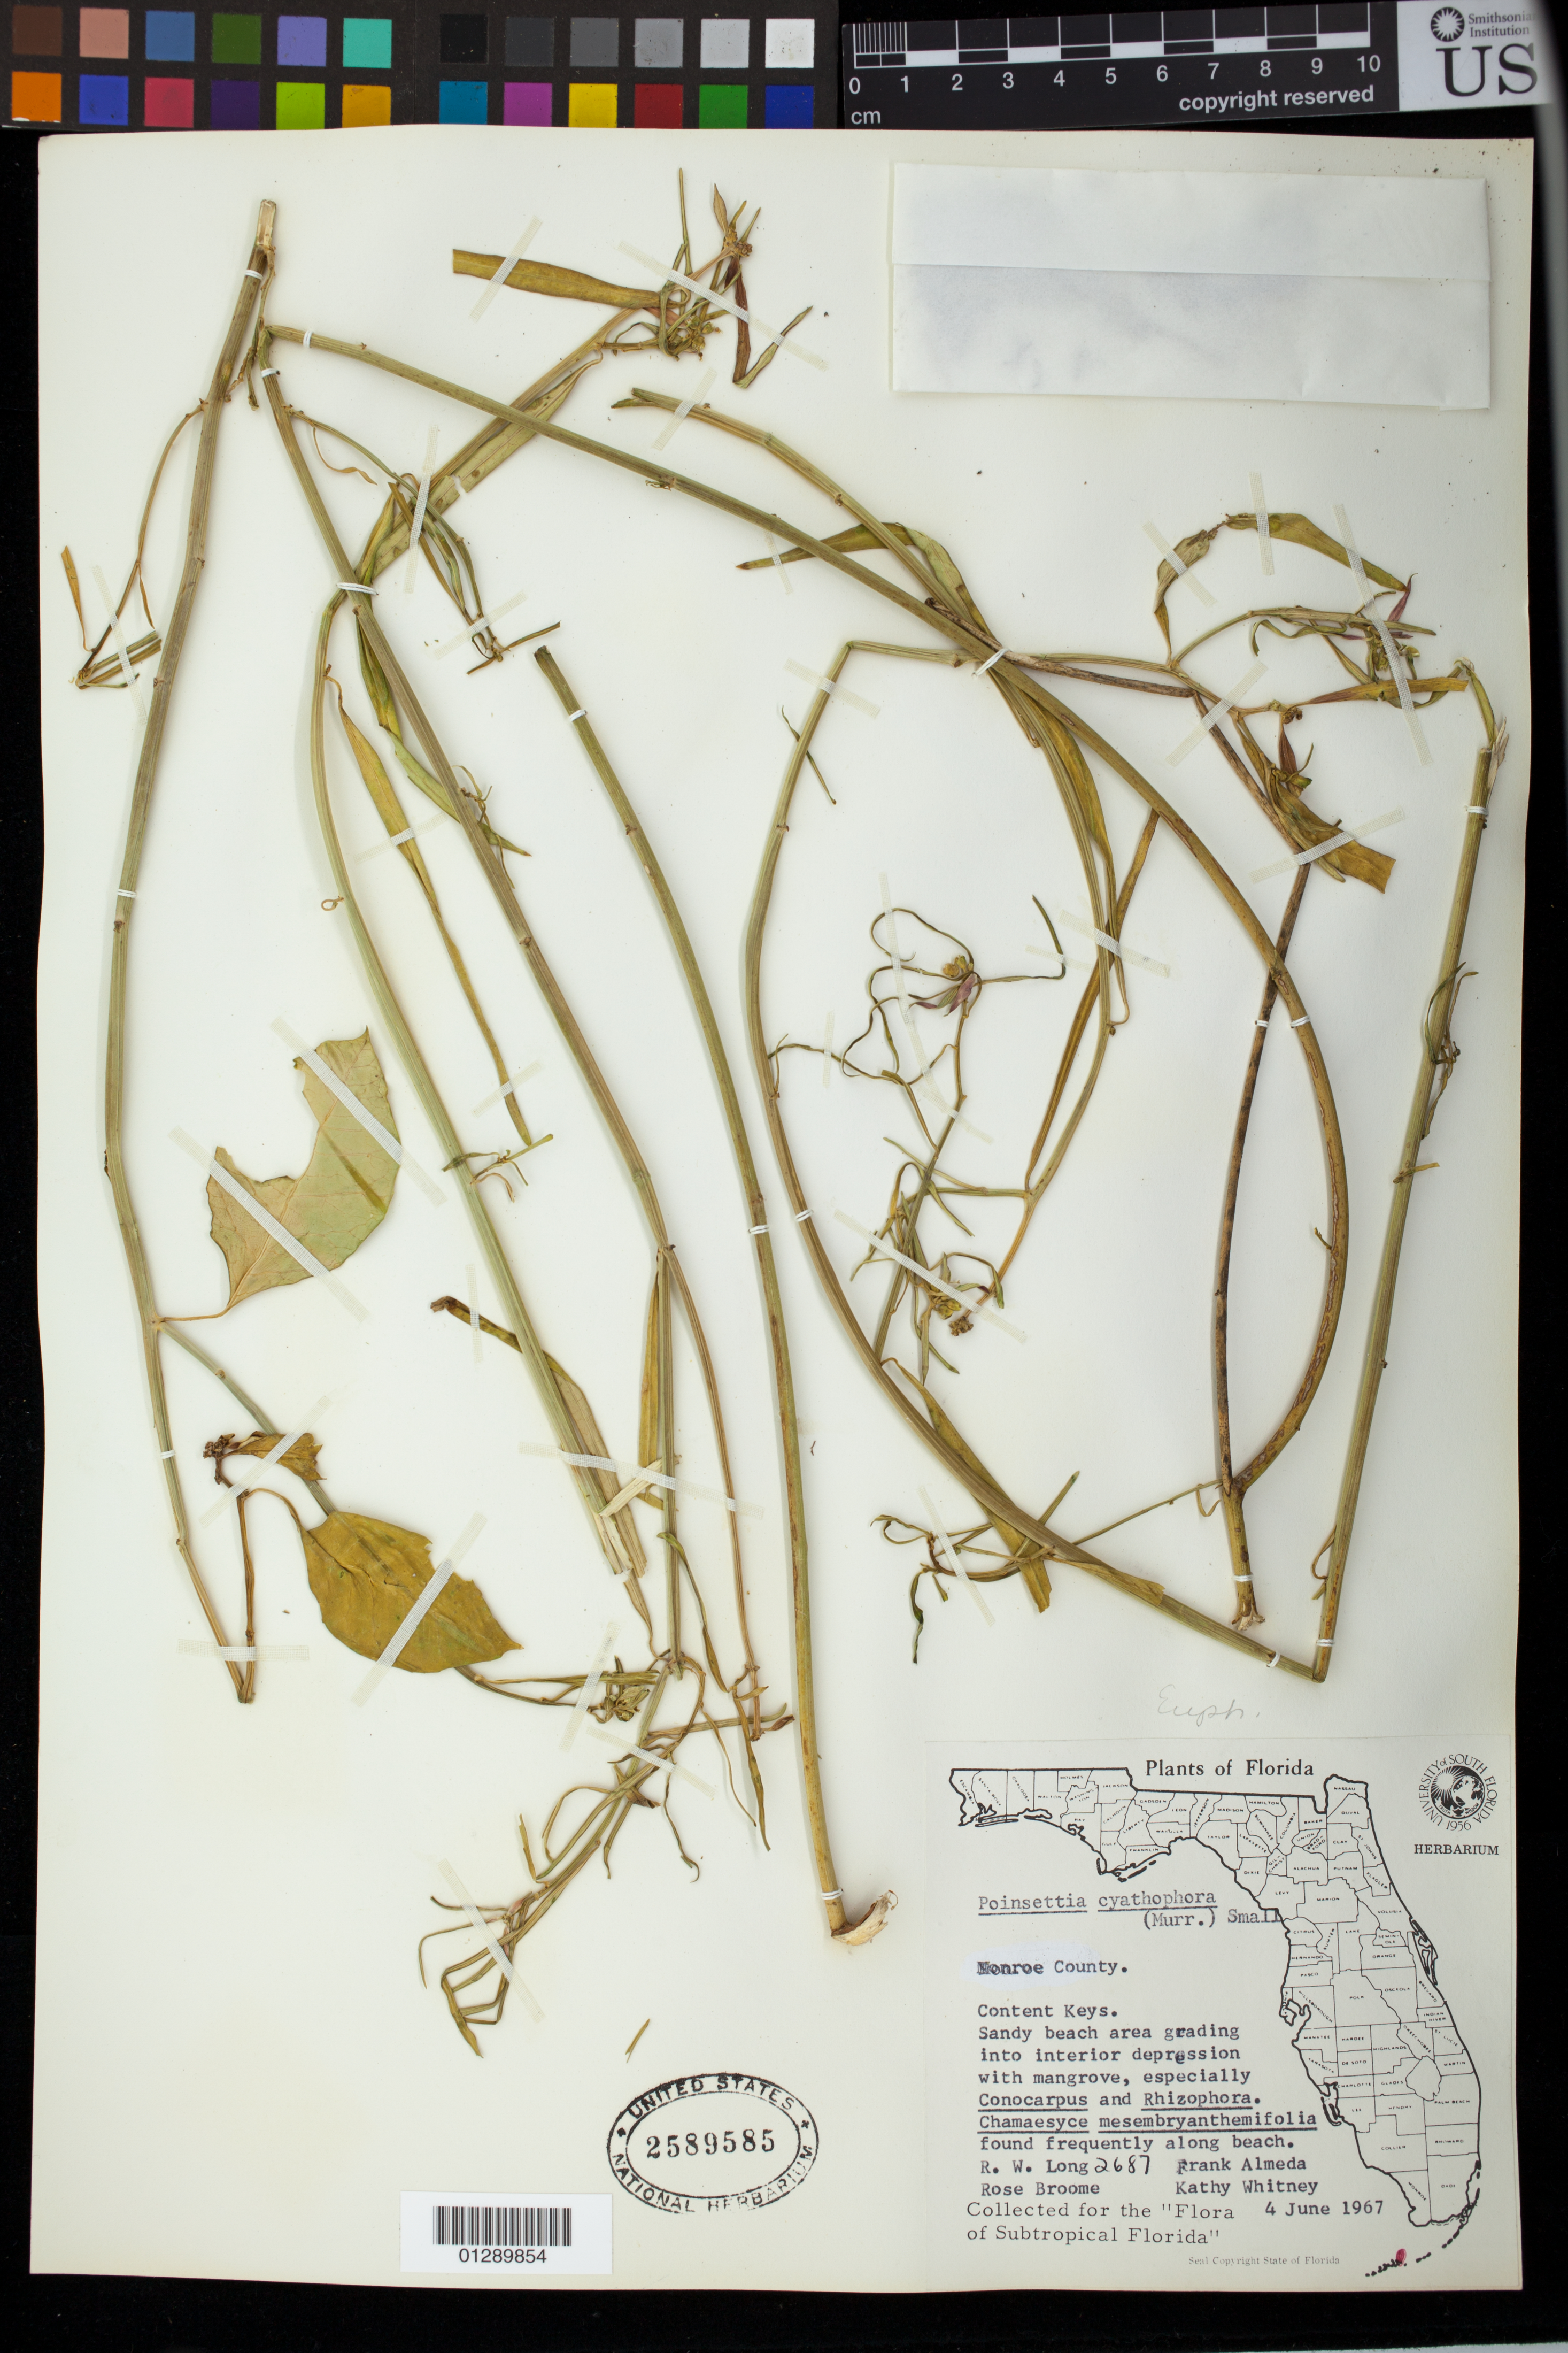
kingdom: Plantae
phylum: Tracheophyta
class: Magnoliopsida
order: Malpighiales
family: Euphorbiaceae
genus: Euphorbia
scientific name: Euphorbia heterophylla var. cyathophora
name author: (Murr.) Griseb.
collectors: R. W. Long, K. Whitney, R. Broome & F. Almeda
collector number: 2687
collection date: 1967-06-04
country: United States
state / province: Florida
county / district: Monroe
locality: Content Keys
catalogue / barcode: US 2589585